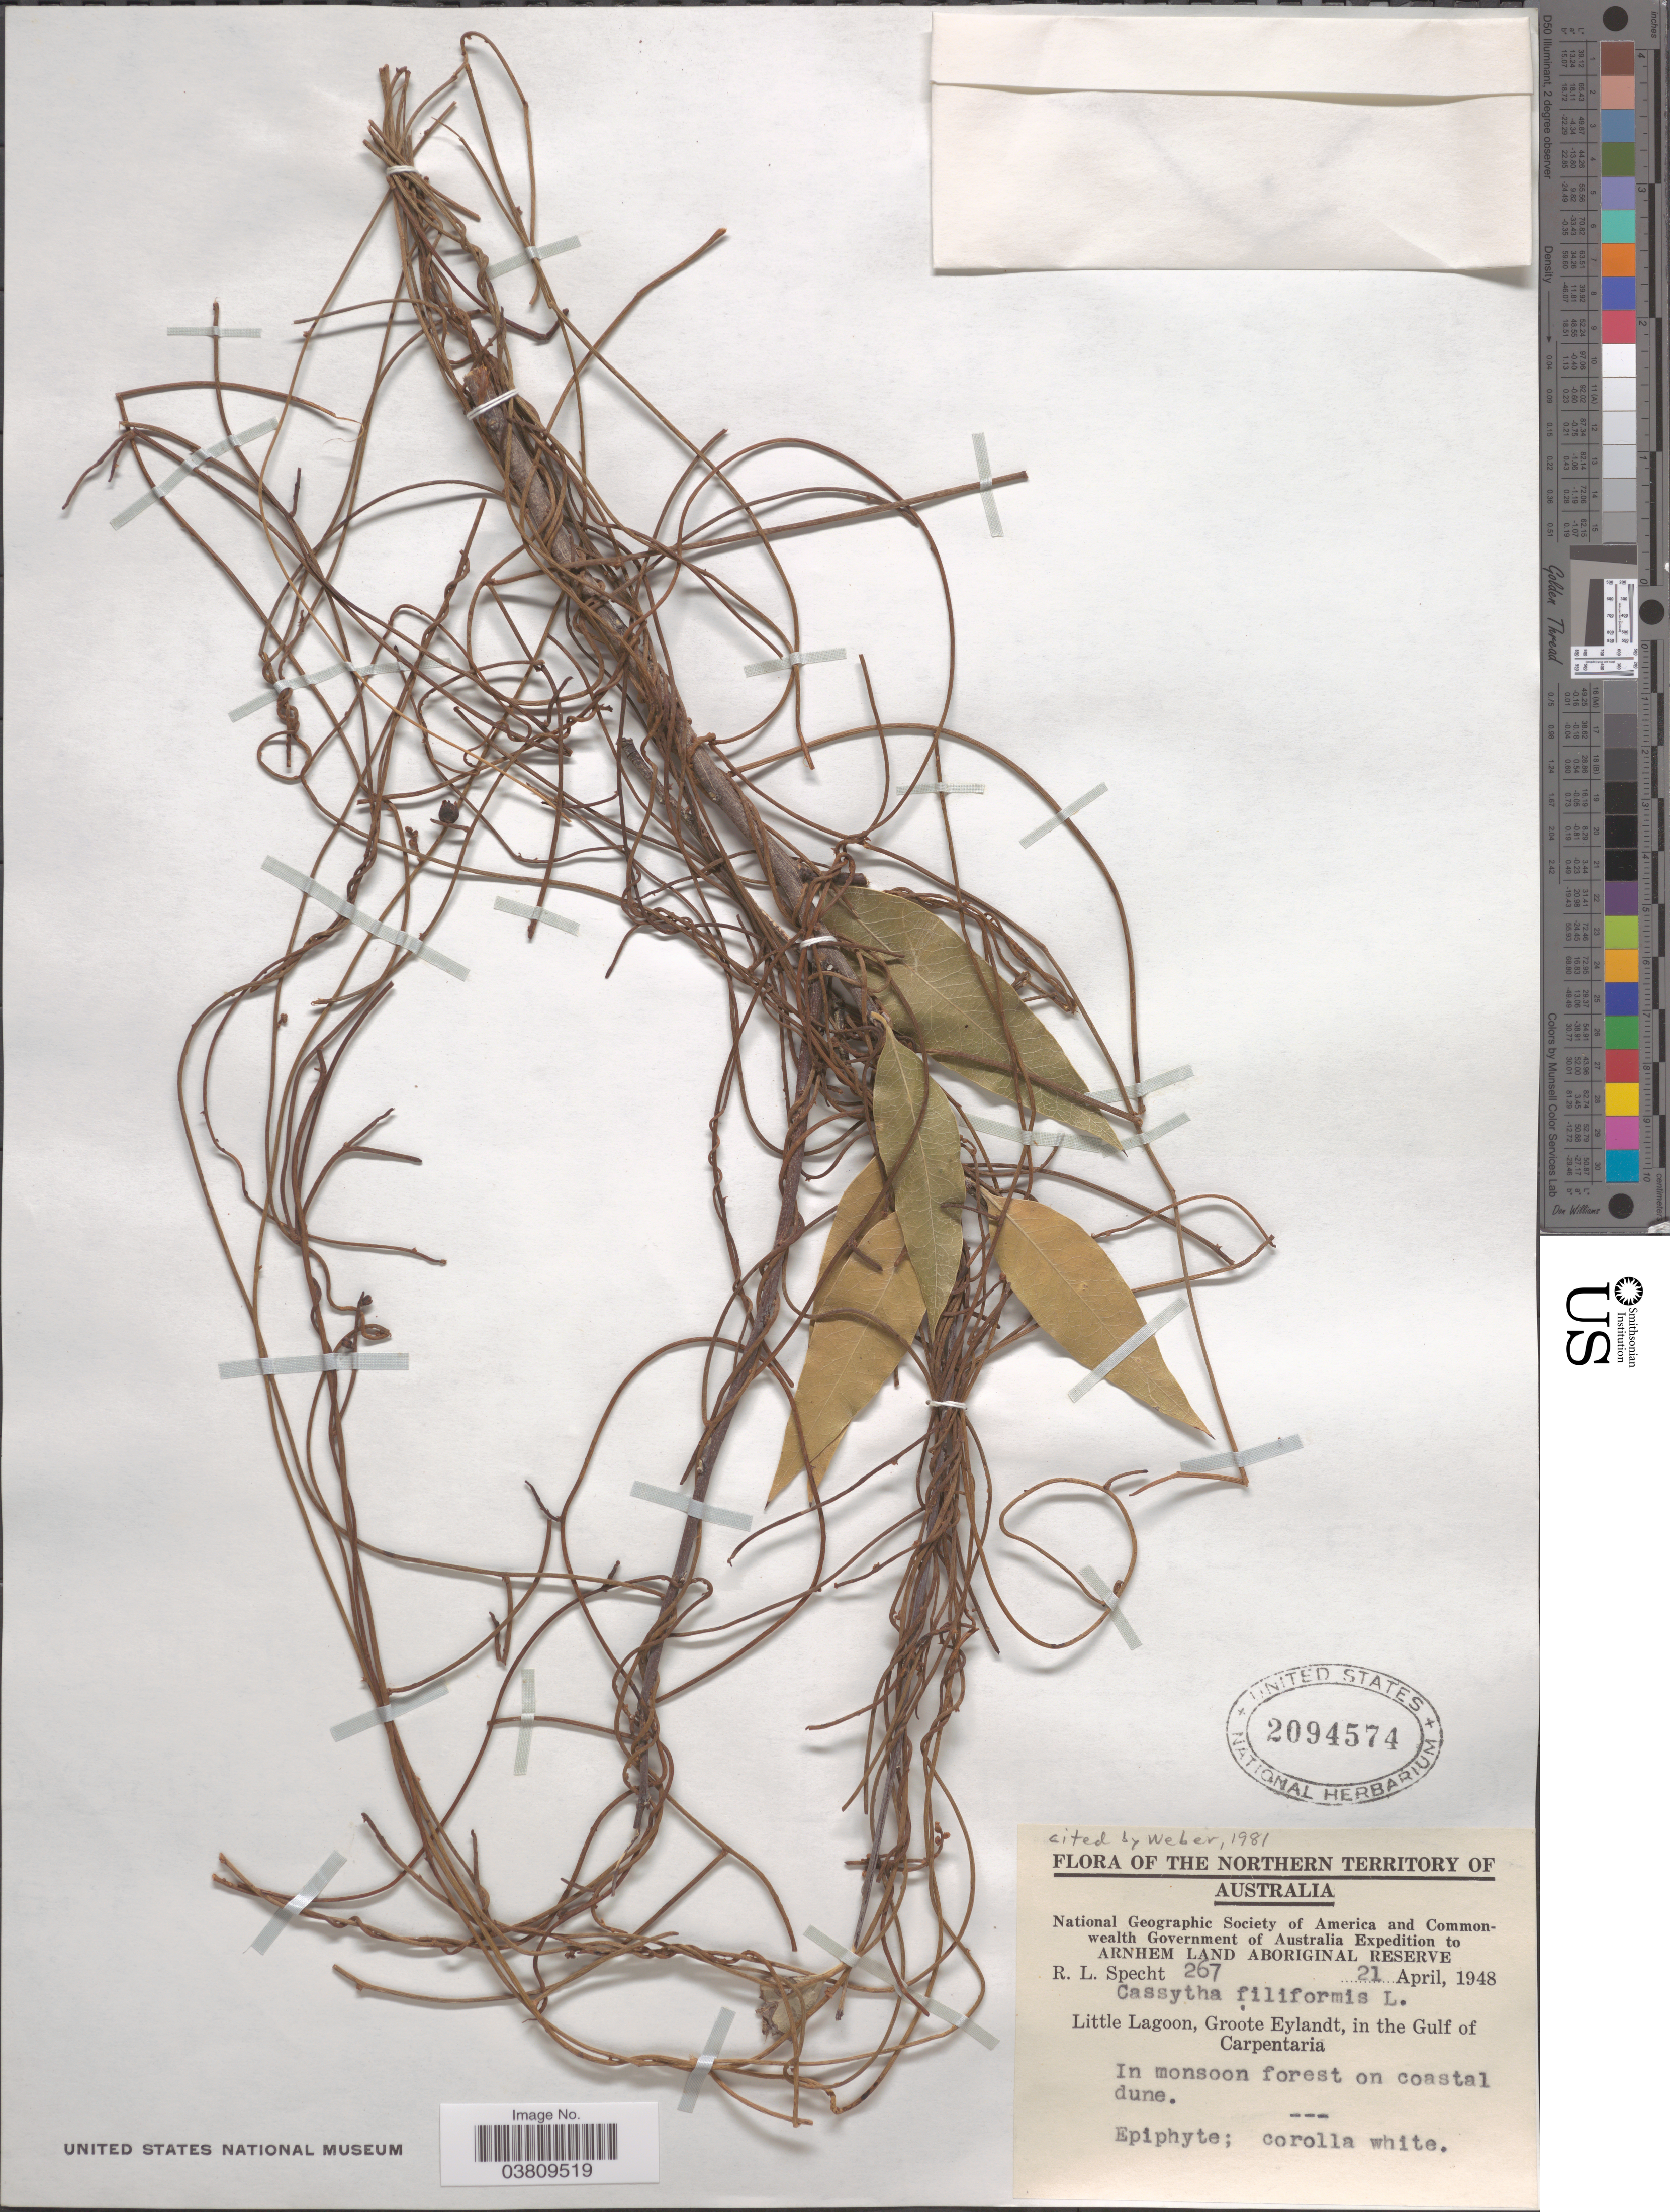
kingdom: Plantae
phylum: Tracheophyta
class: Magnoliopsida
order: Laurales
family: Lauraceae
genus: Cassytha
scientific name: Cassytha filiformis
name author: L.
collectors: R. L. Specht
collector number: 267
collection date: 1948-04-21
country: Australia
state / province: Northern Territory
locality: Arnhem Land Aboriginal Reserve. Little Lagoon, Groote Eylandt, in the Gulf of Carpentaria.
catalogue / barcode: US 2094574